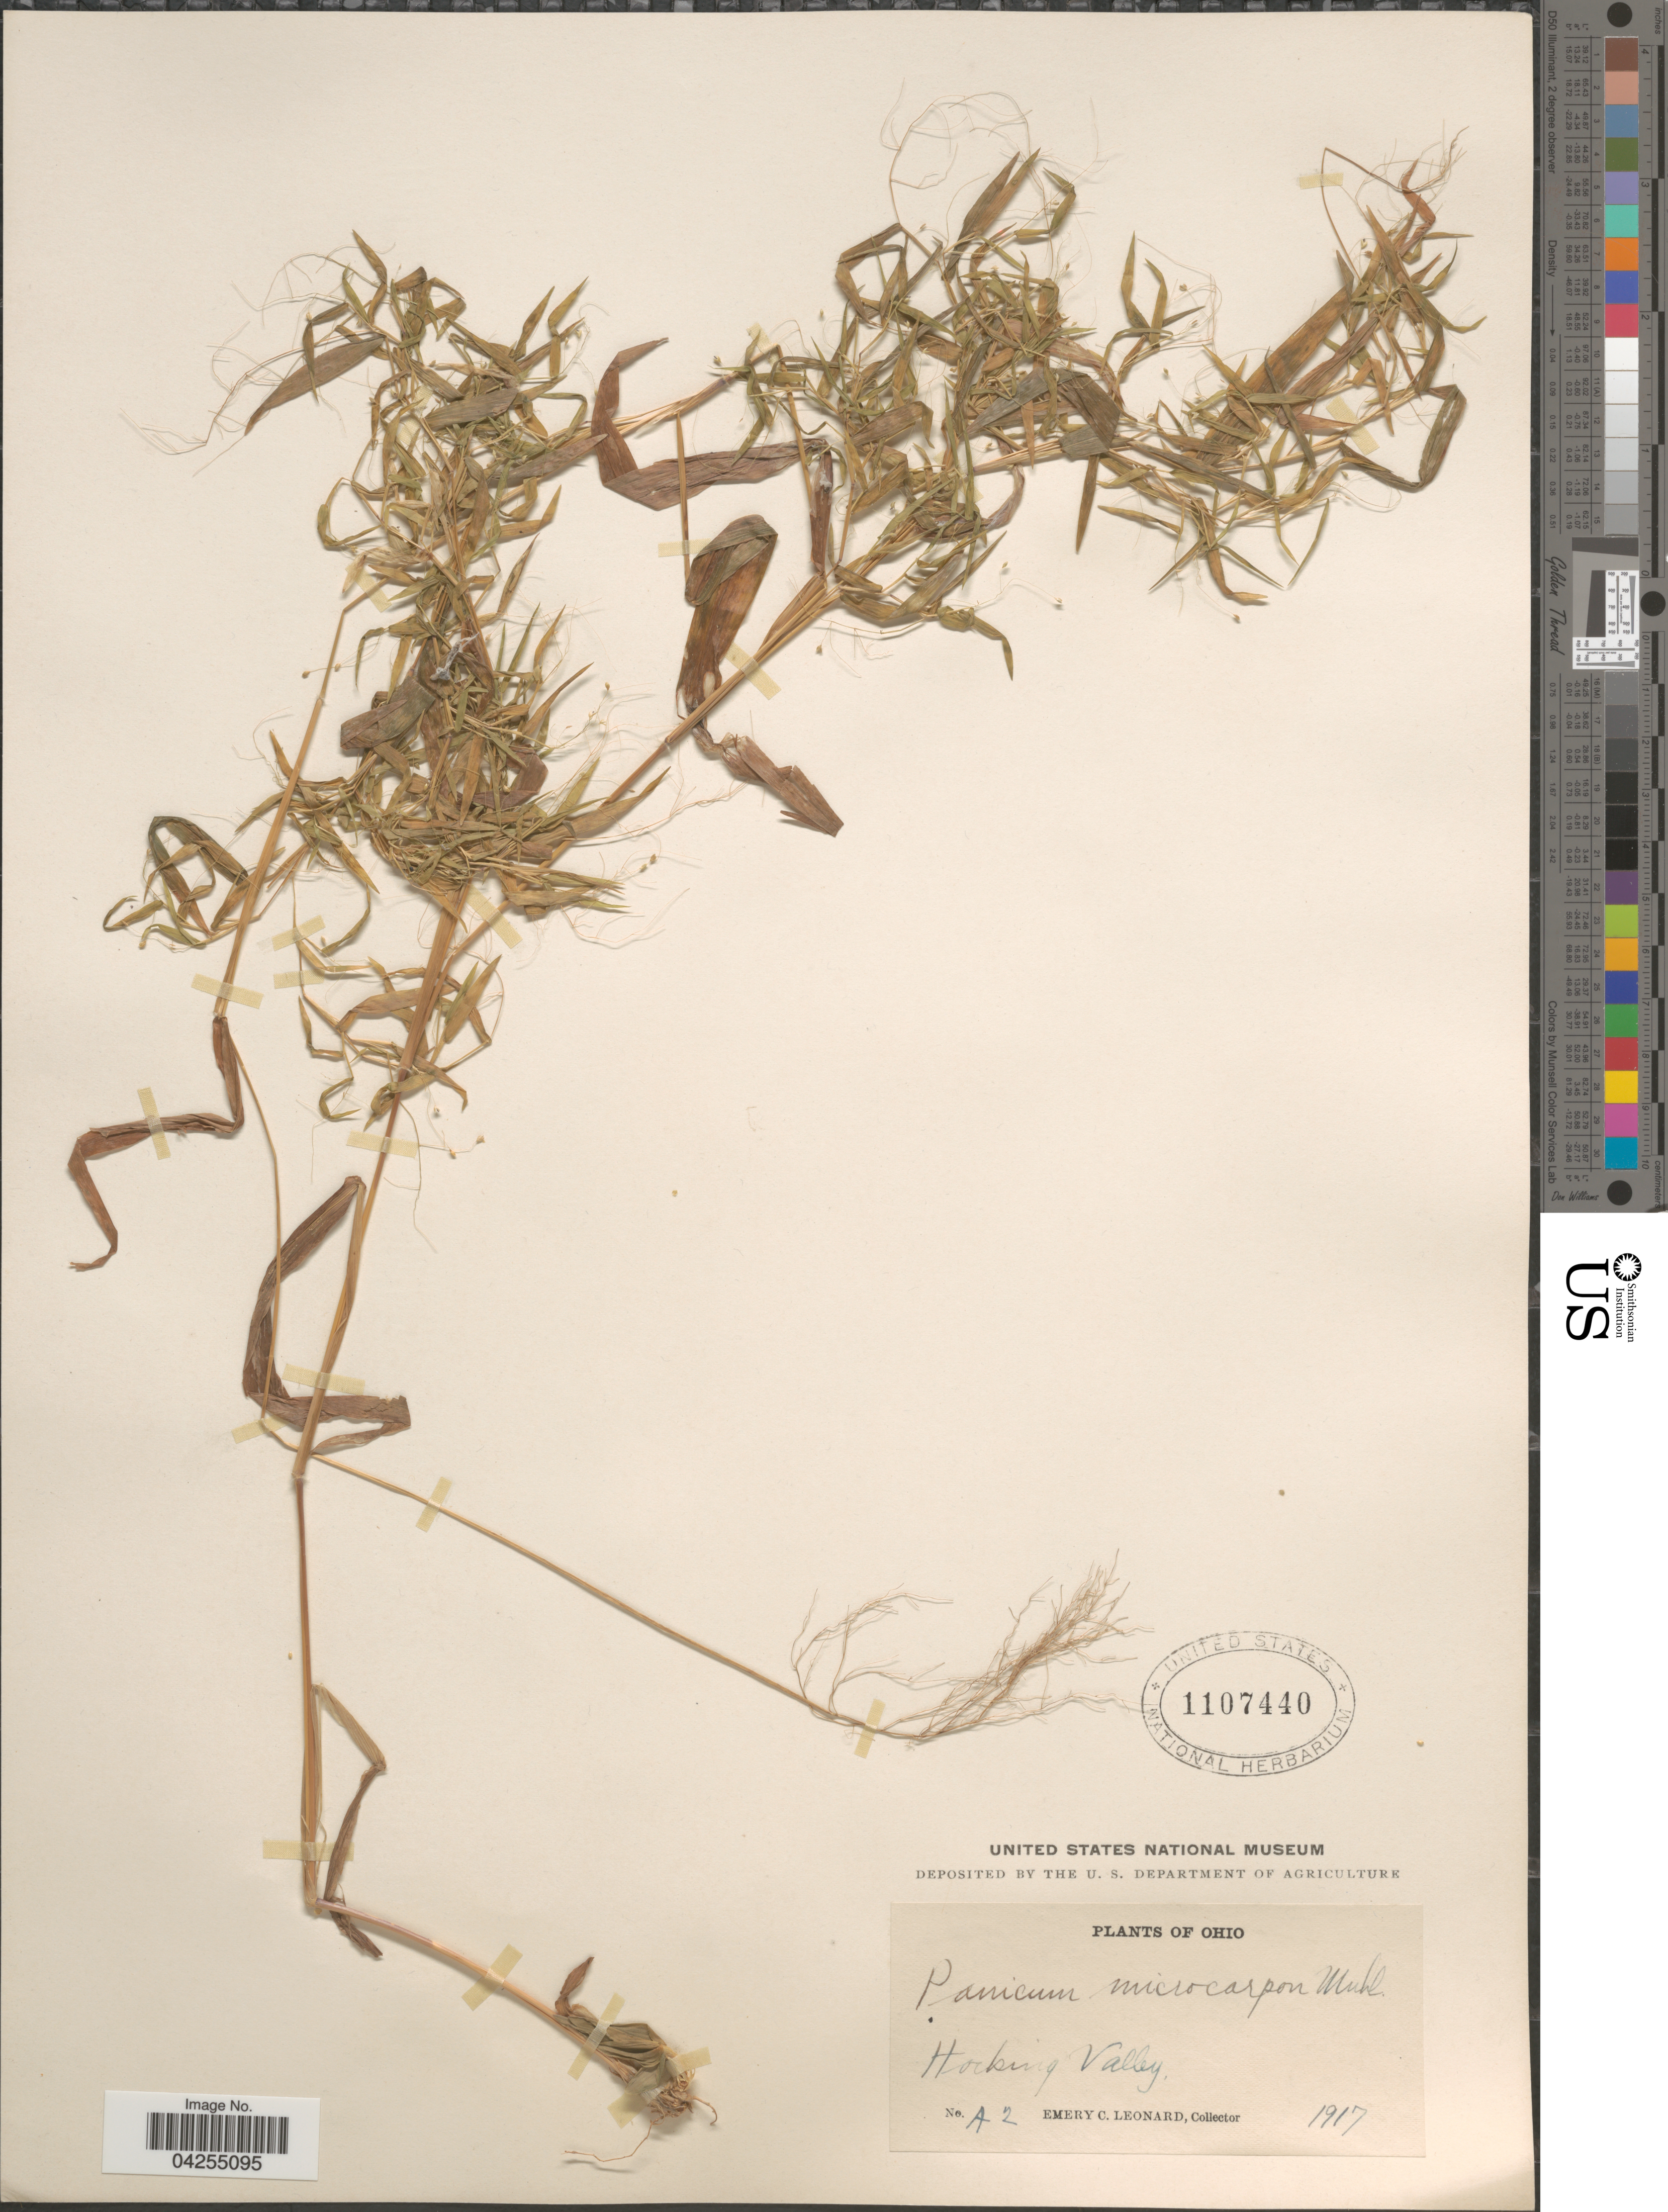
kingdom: Plantae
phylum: Tracheophyta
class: Liliopsida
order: Poales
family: Poaceae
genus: Dichanthelium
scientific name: Dichanthelium dichotomum var. dichotomum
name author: (L.) Gould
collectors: E. C. Leonard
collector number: A2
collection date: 1917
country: United States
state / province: Ohio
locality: Hocking Valley.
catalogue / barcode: US 1107440